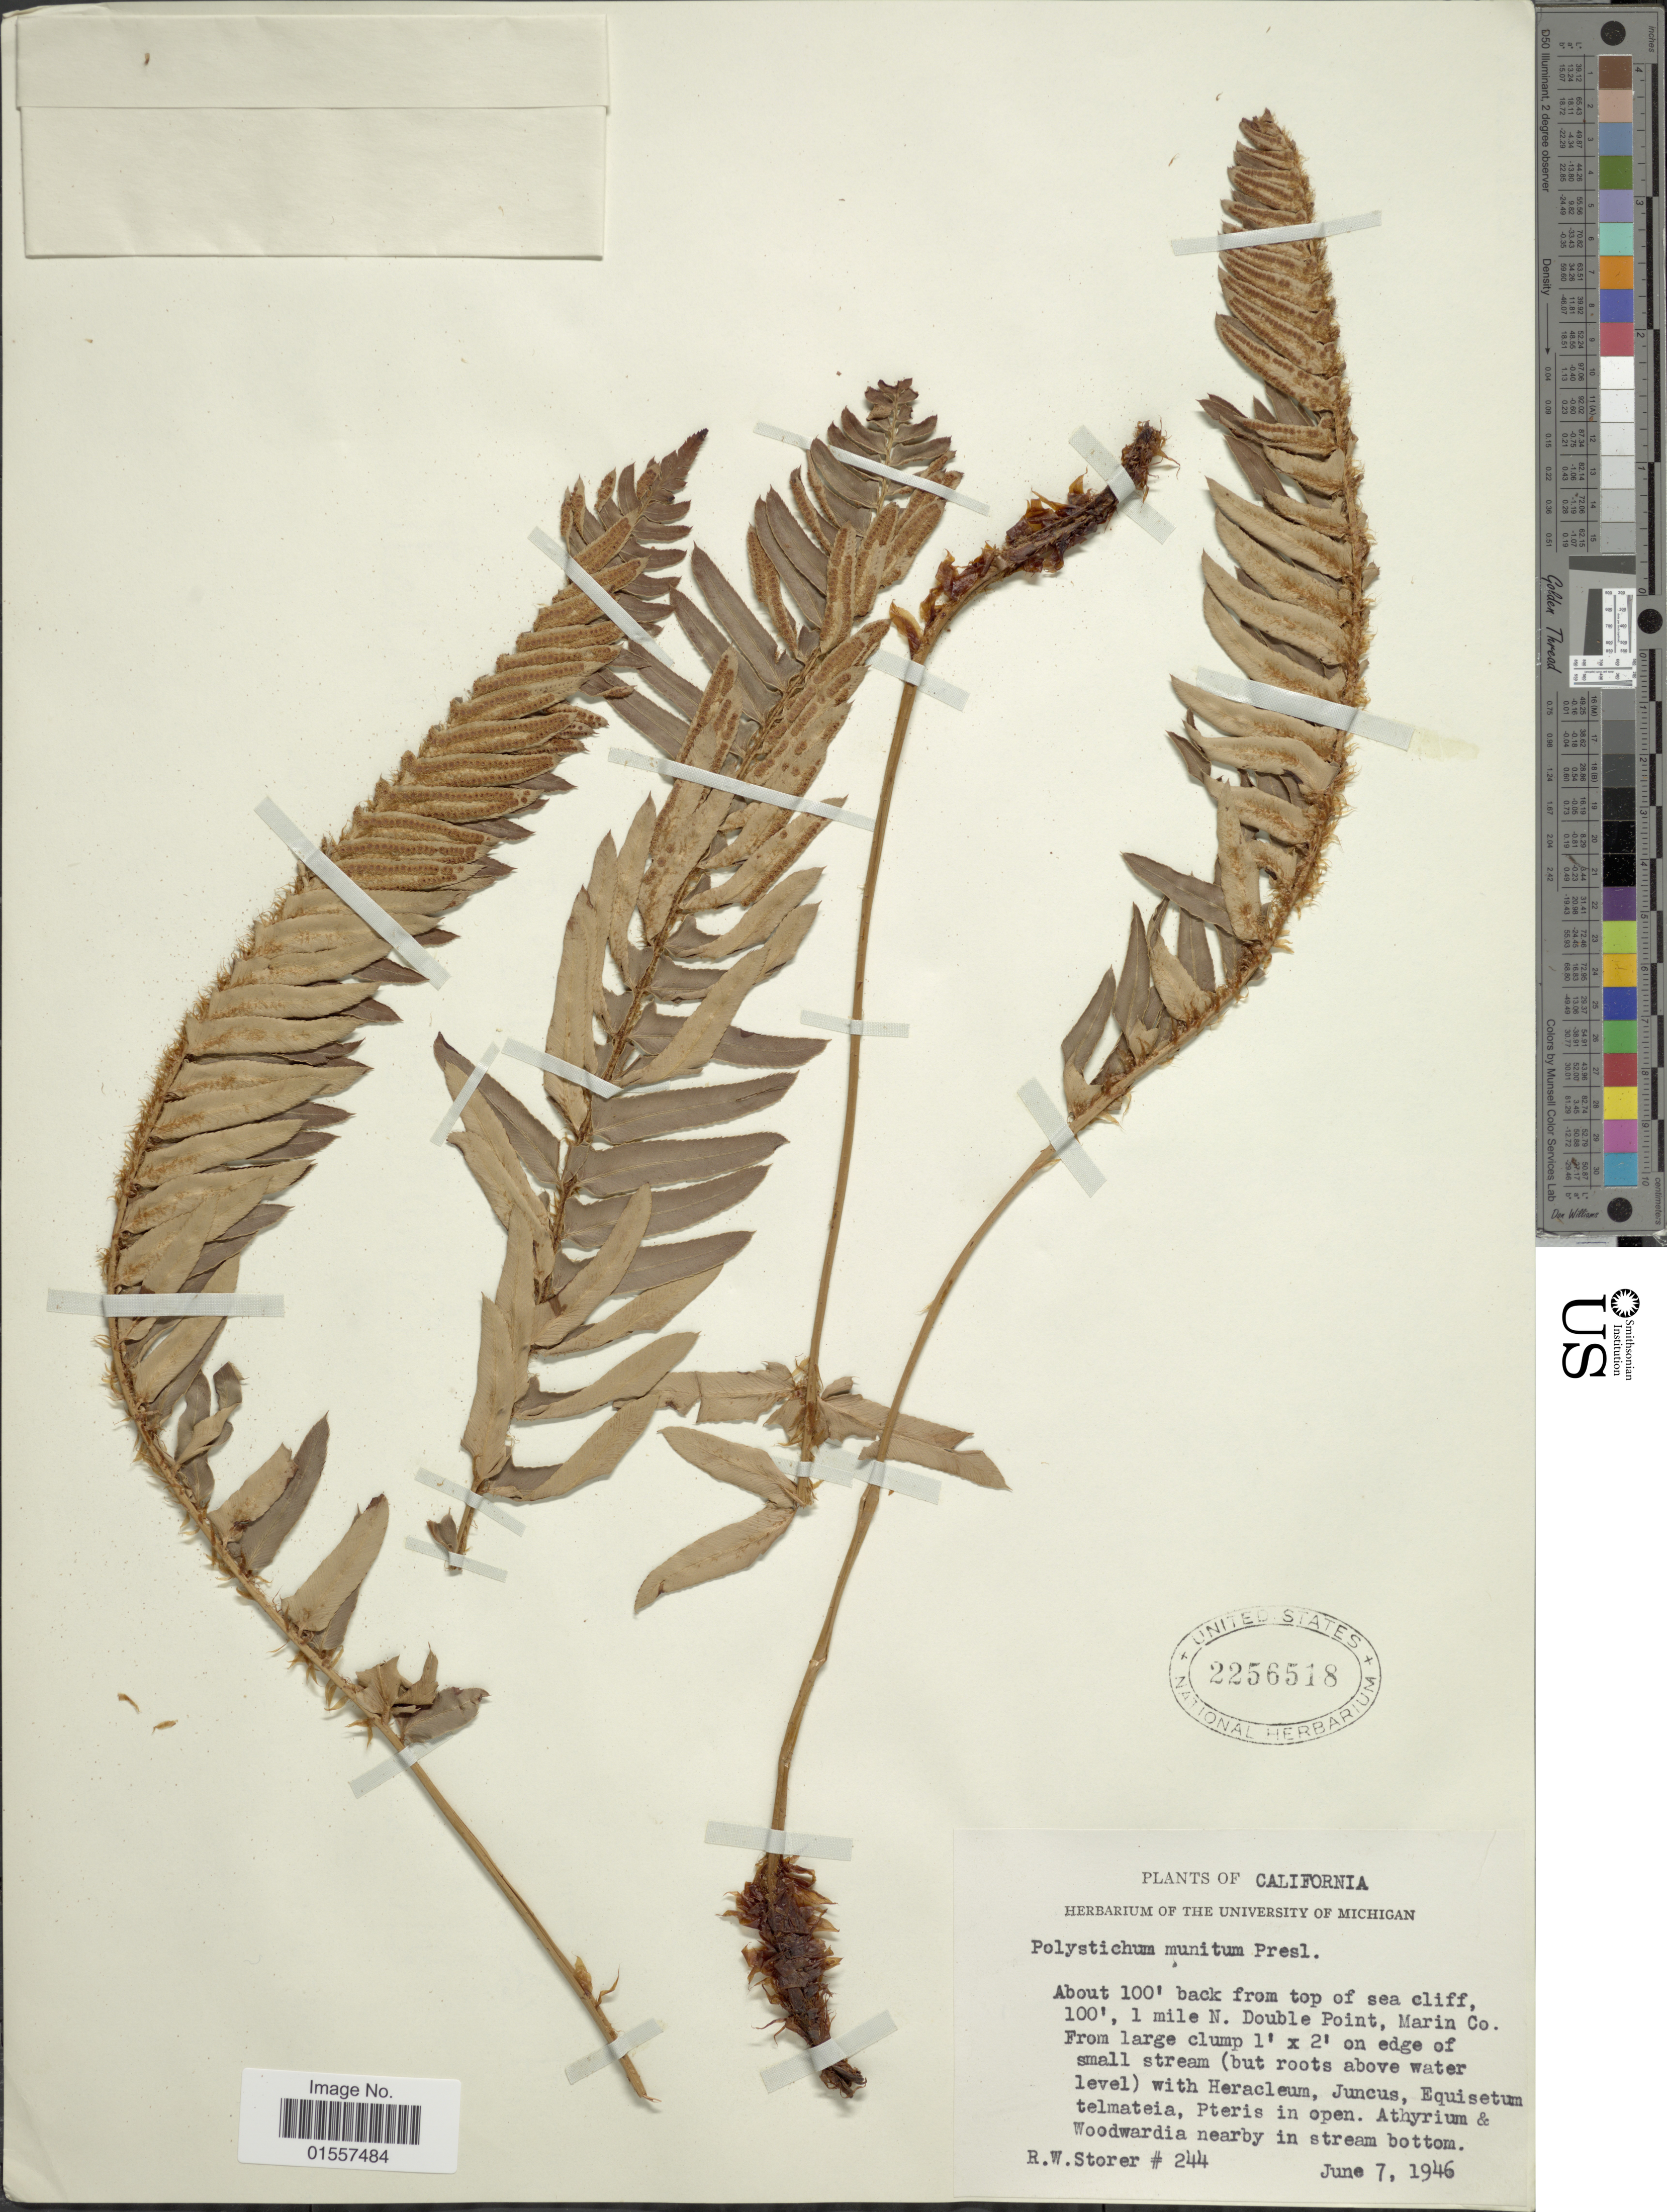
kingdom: Plantae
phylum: Tracheophyta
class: Polypodiopsida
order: Polypodiales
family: Dryopteridaceae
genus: Polystichum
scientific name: Polystichum munitum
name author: (Kaulf.) C. Presl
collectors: R. Storer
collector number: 244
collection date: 1946-06-07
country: United States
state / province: California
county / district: Marin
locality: California, about 100' back from top of sea cliff, 100', 1 mile N., Double Point, Marin Co.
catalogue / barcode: US 2256518